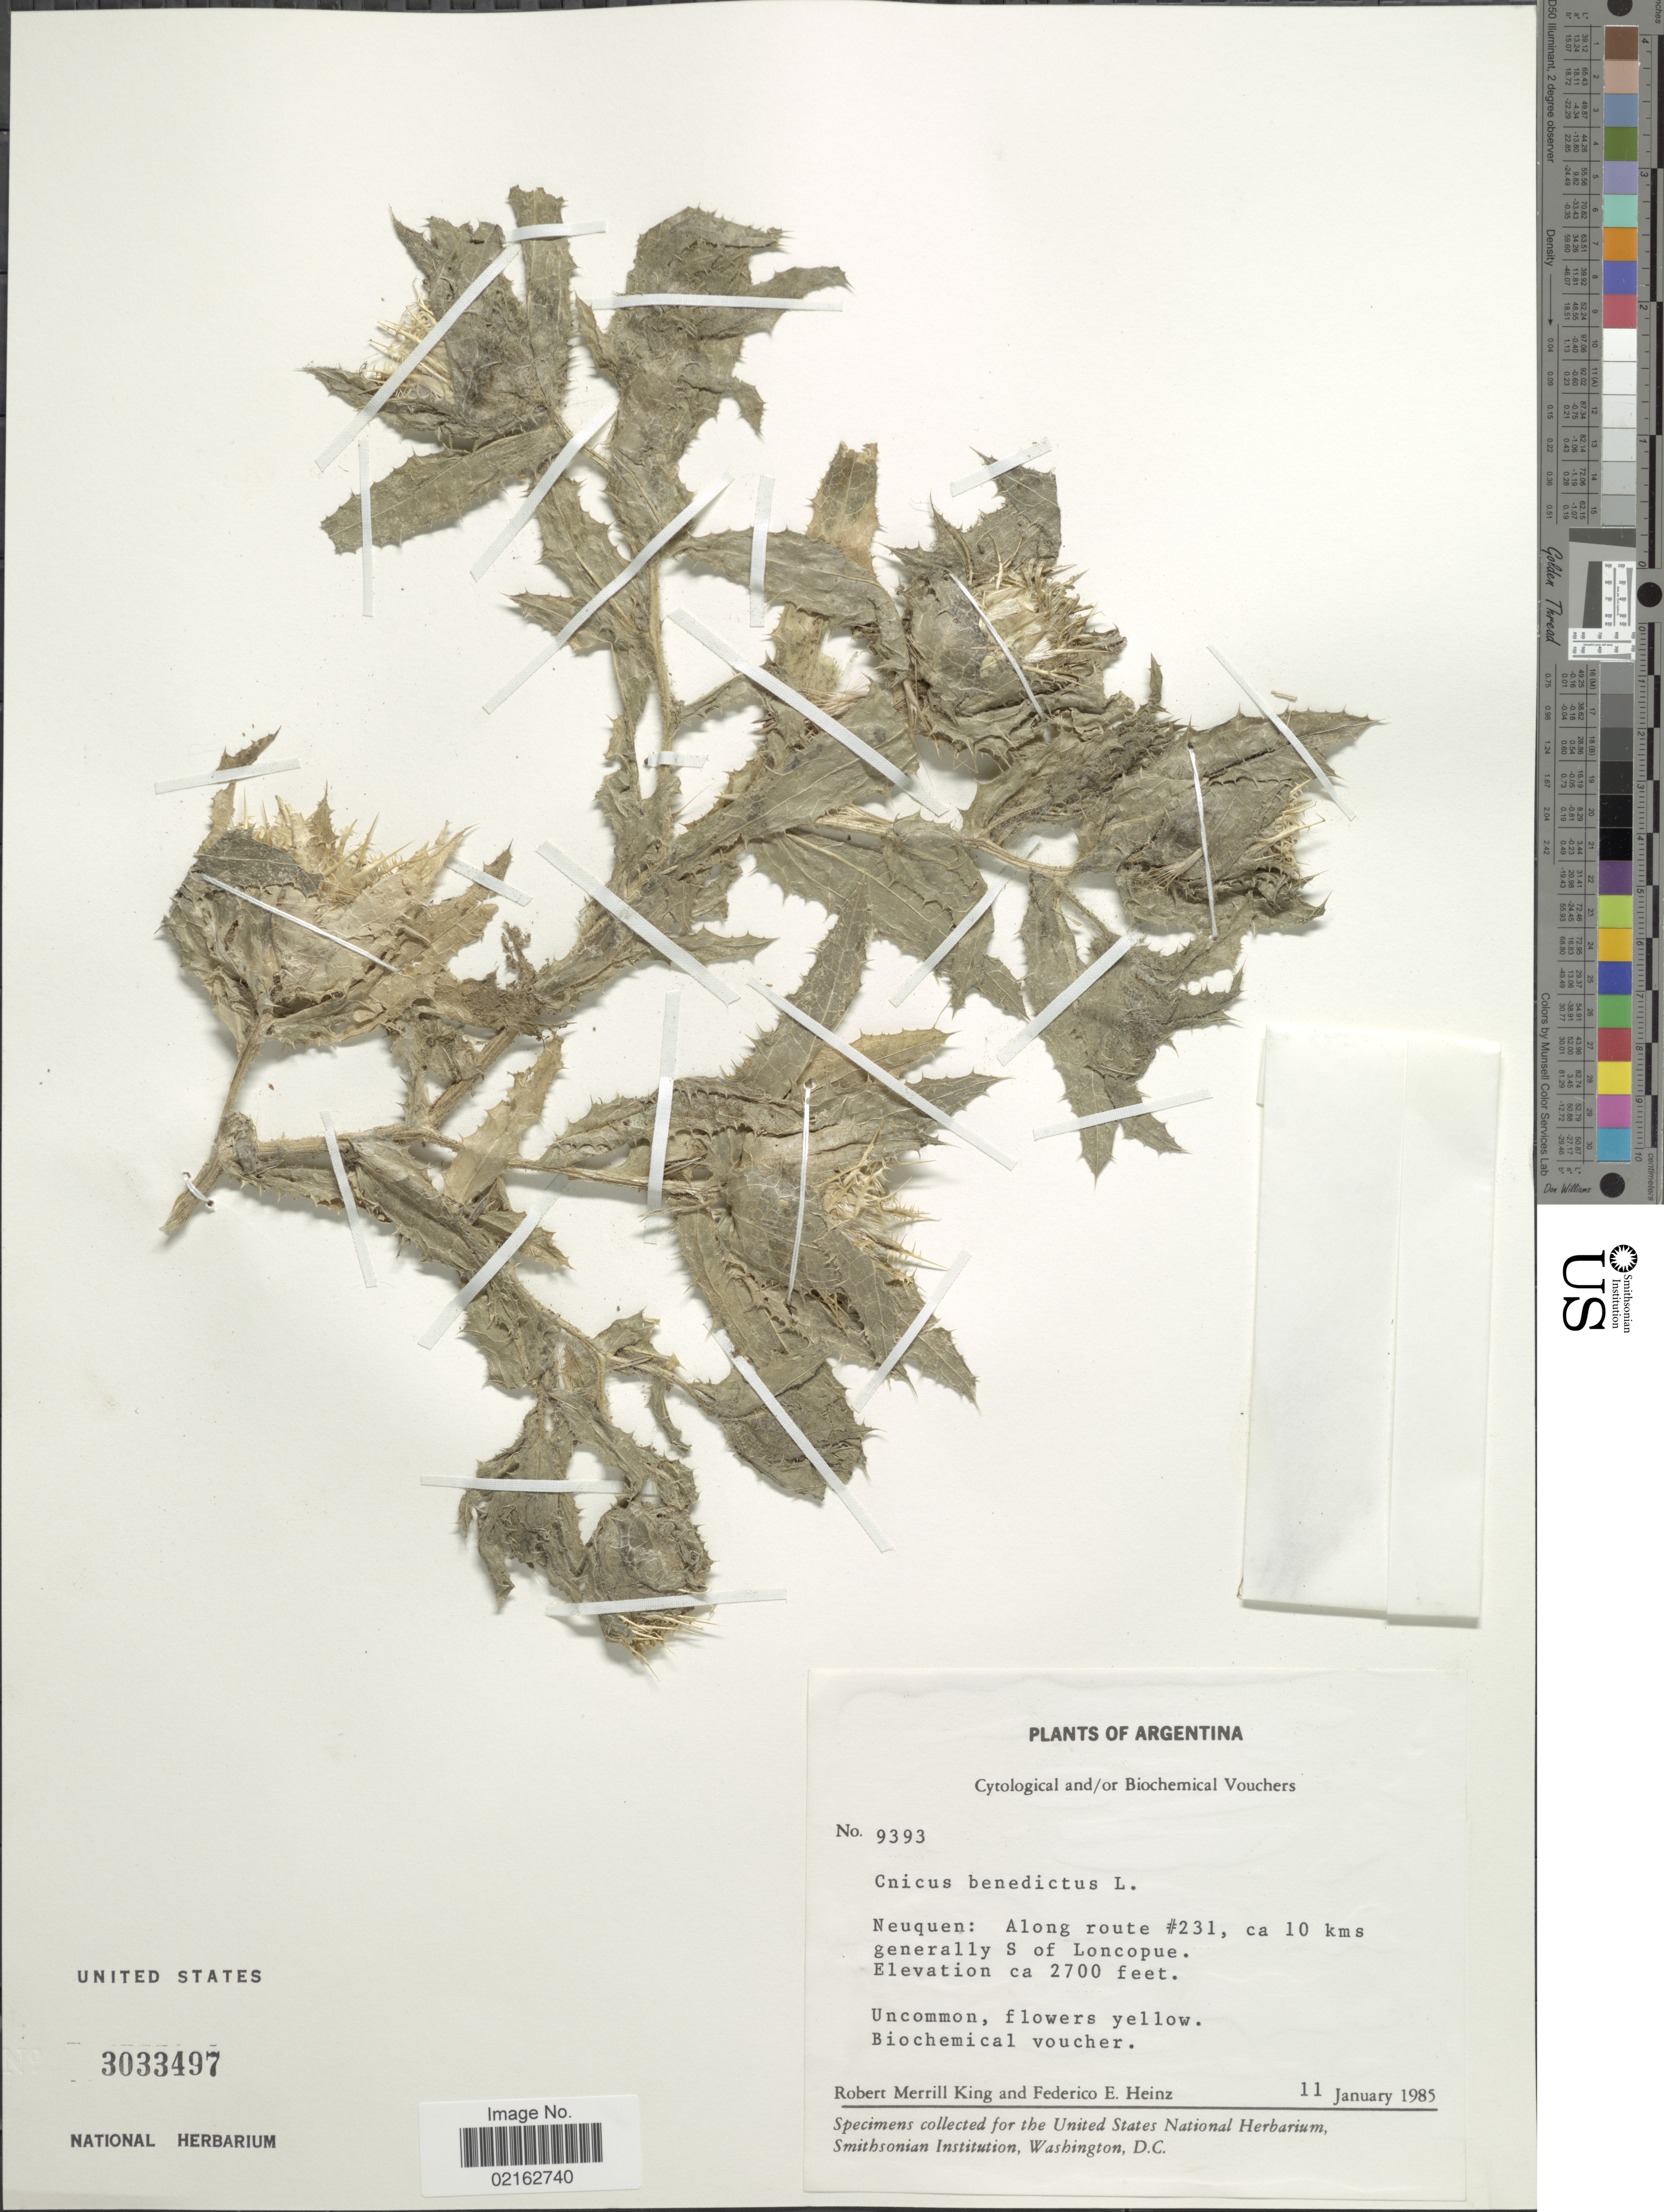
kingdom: Plantae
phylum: Tracheophyta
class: Magnoliopsida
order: Asterales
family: Asteraceae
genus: Centaurea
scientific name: Centaurea benedicta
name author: (L.) L.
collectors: R. M. King & F. Heinz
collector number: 9393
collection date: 1985-01-11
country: Argentina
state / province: Neuquen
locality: Along route #231, ca 10 kms generally S of Loncopue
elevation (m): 823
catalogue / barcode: US 3033497